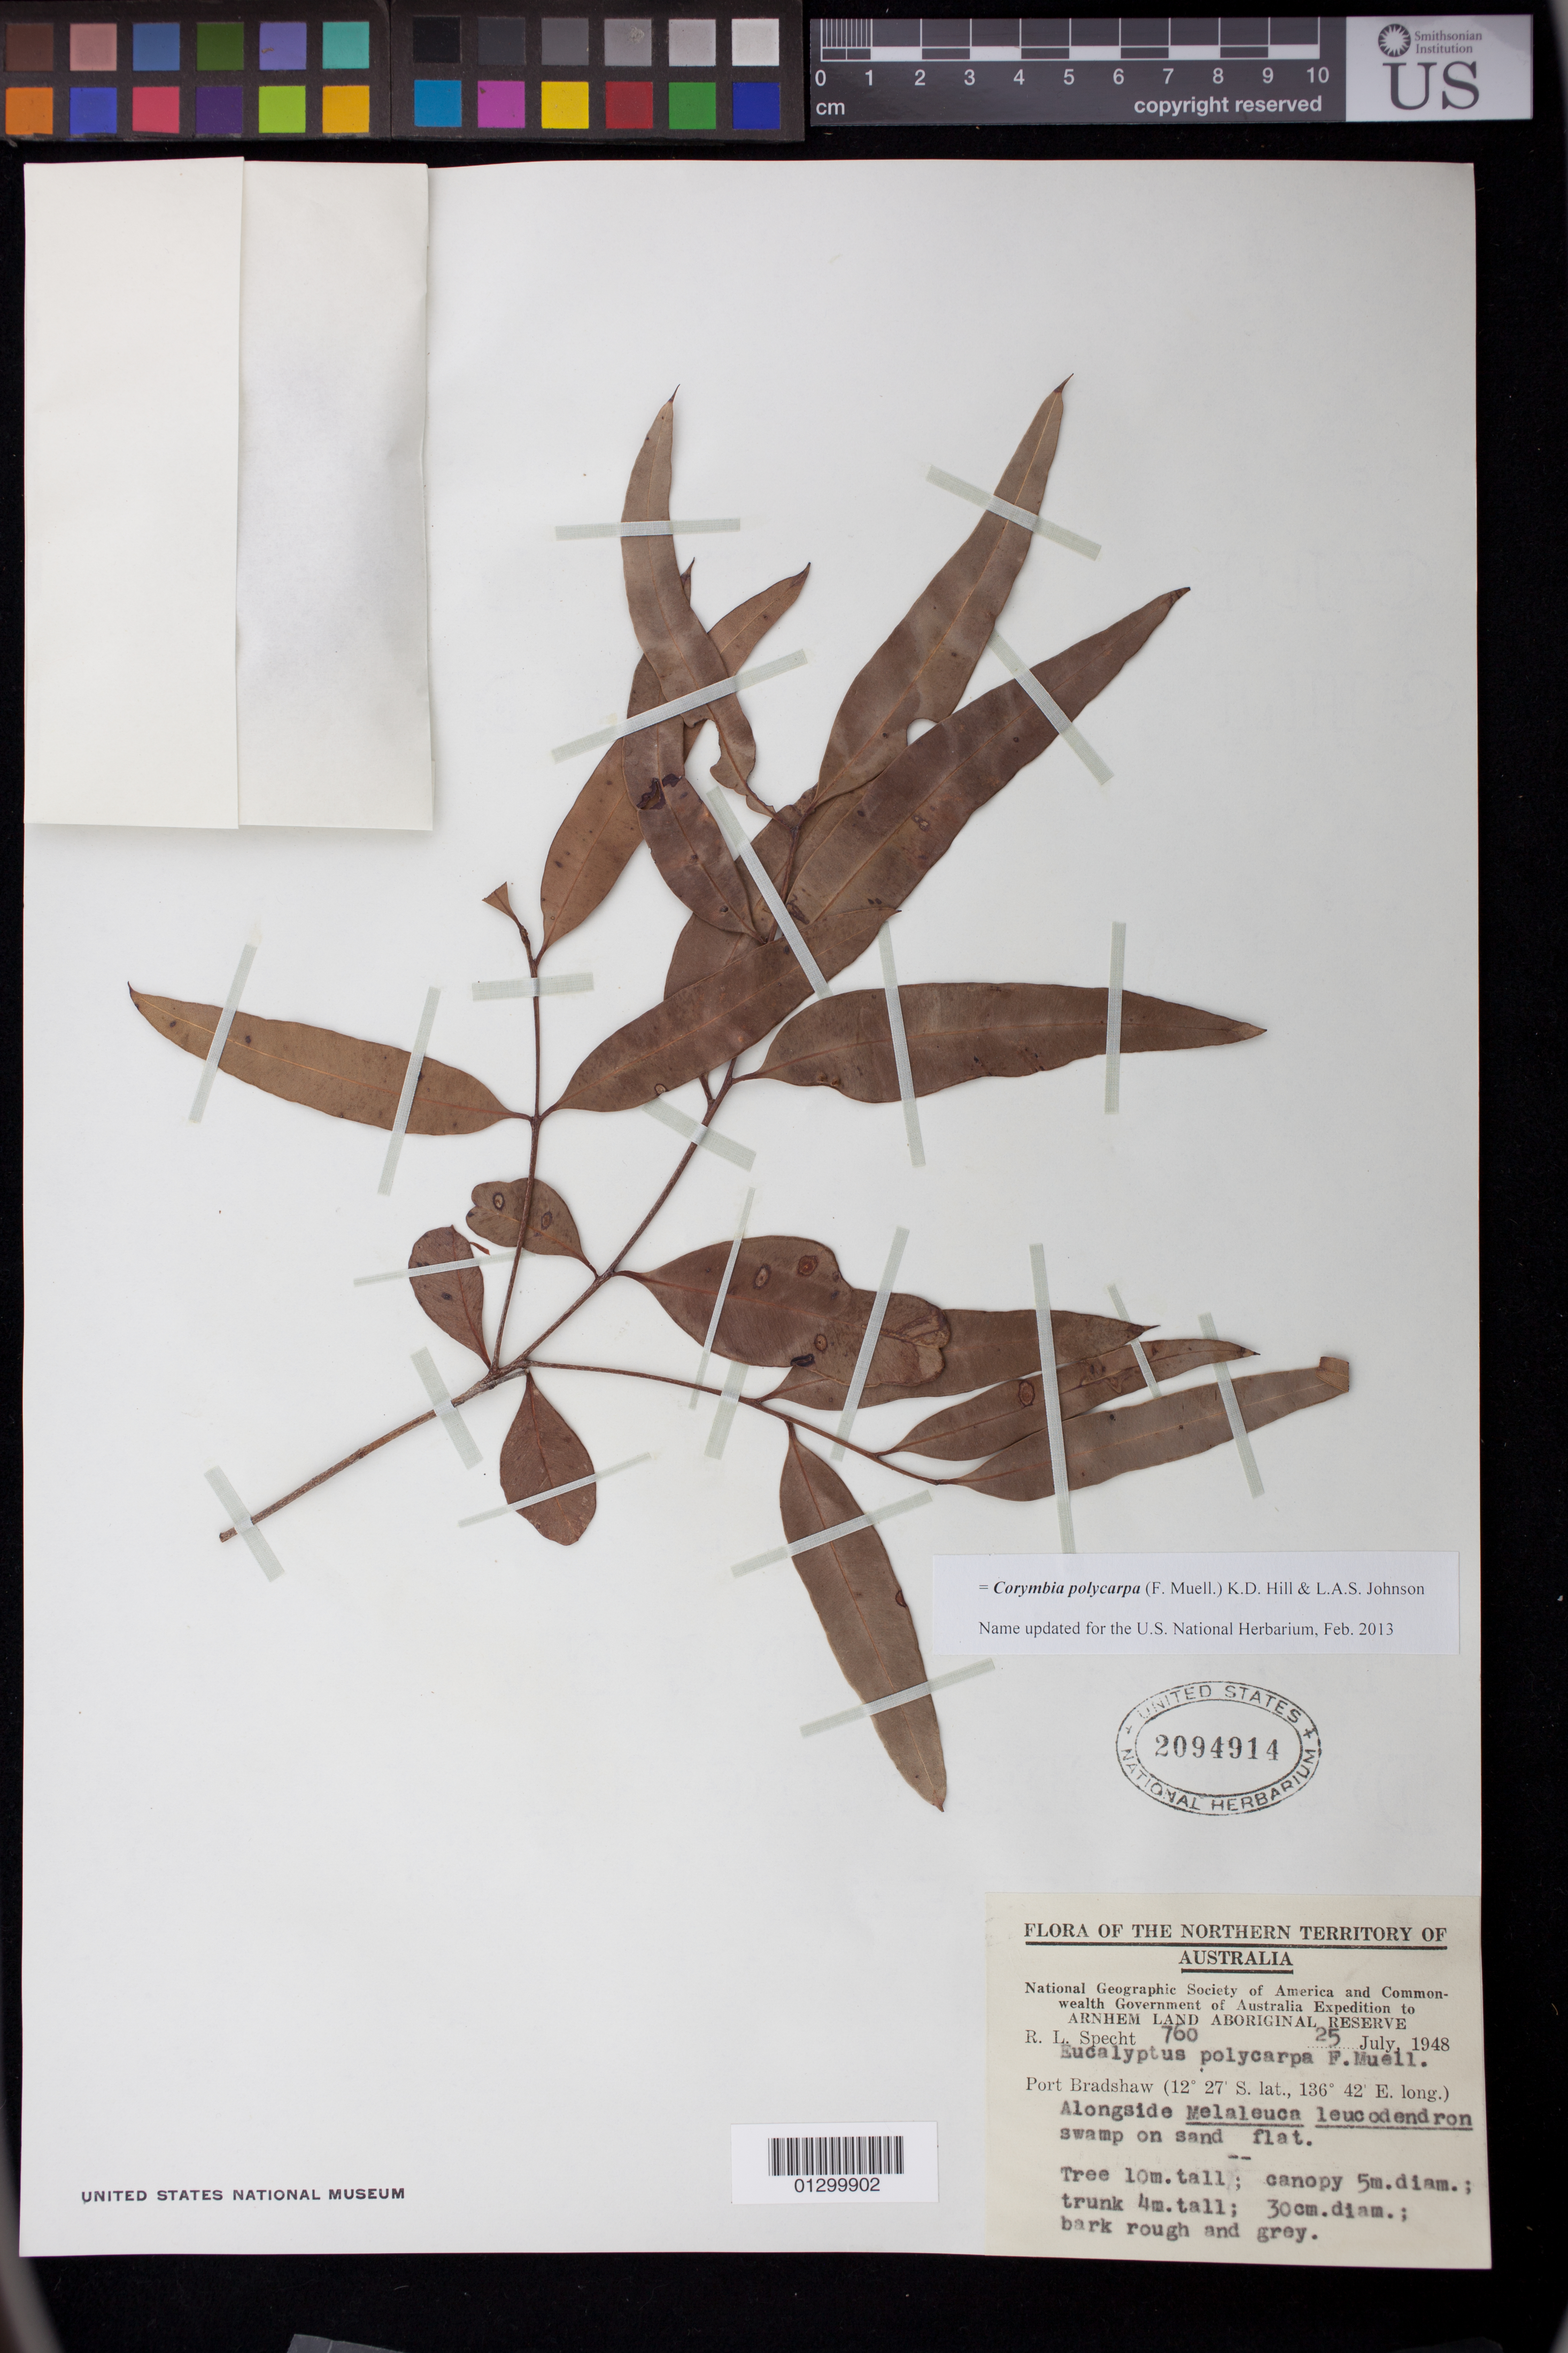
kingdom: Plantae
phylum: Tracheophyta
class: Magnoliopsida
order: Myrtales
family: Myrtaceae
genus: Corymbia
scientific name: Corymbia polycarpa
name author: (F. Muell.) K.D. Hill & L.A.S. Johnson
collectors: R. L. Specht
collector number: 760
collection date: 1948-07-25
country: Australia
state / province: Northern Territory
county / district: East Arnhem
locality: Port Bradshaw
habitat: Alongside Melaleuca leucodendron swamp on sand flat.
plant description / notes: Tree 10 m. tall; canopy 5 m. diam.; trunk 4 m. tall; 30 cm. diam.; bark rough and grey.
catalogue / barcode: US 2094914